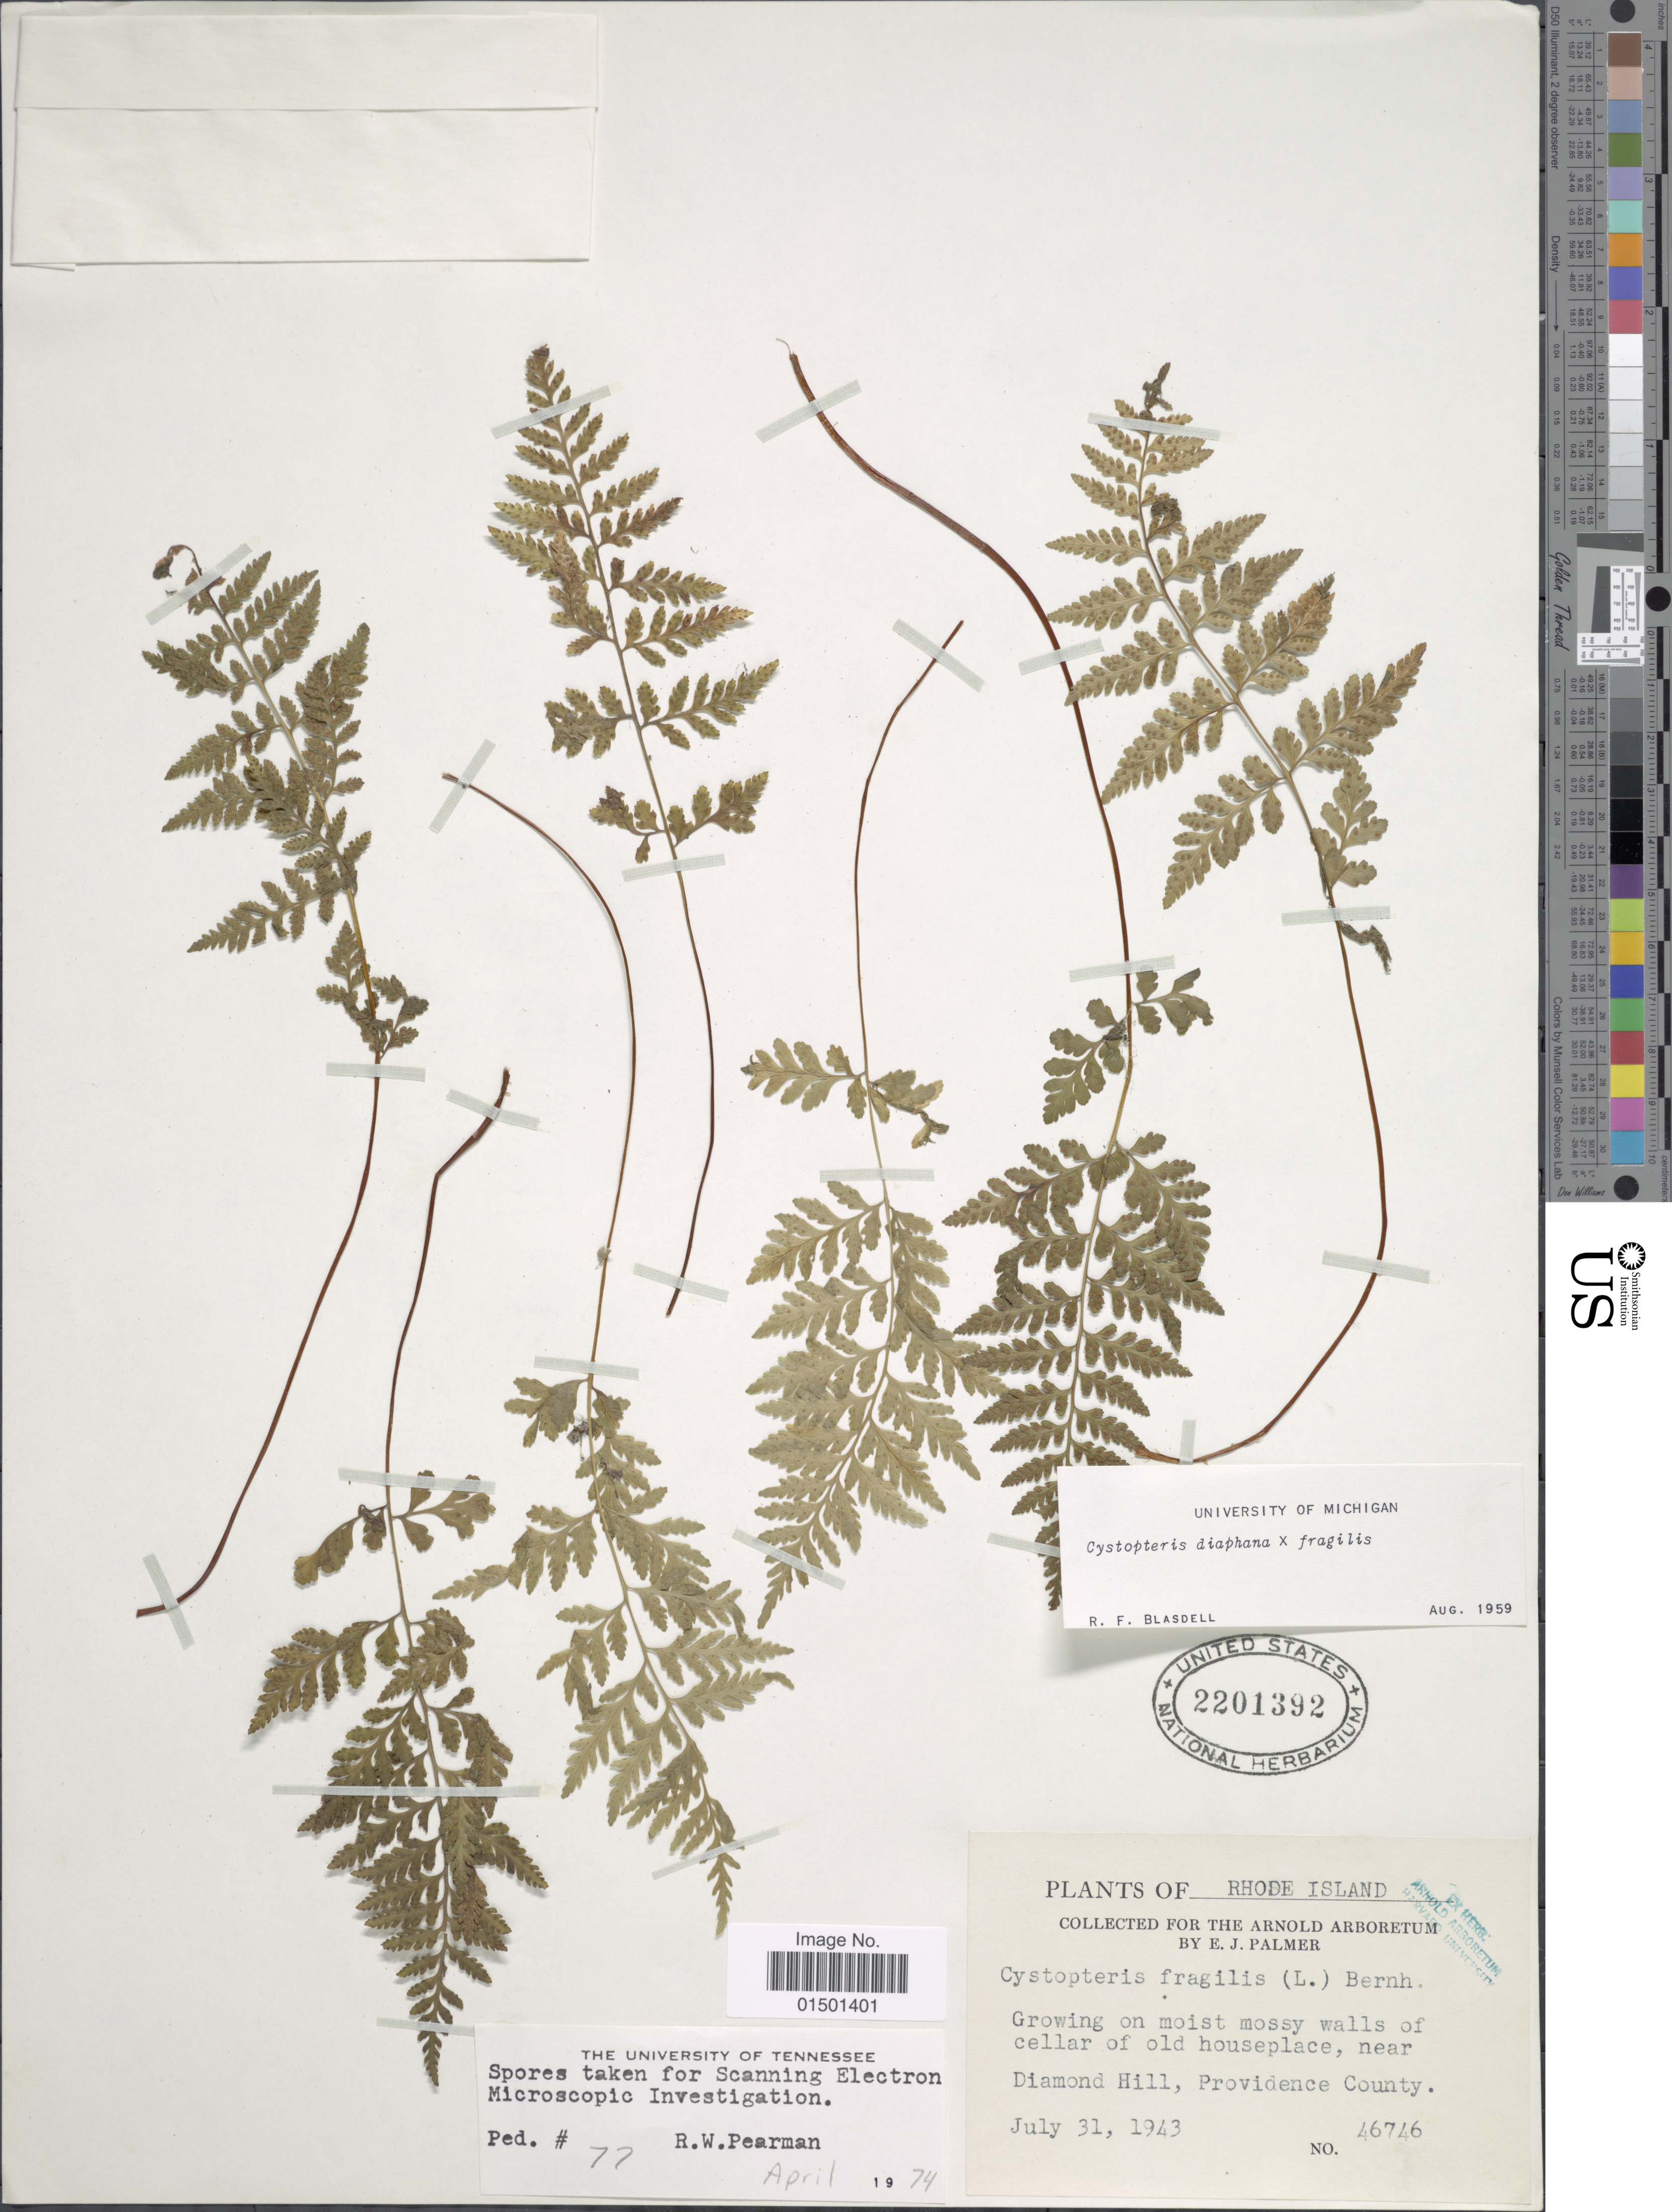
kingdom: Plantae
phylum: Tracheophyta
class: Polypodiopsida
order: Polypodiales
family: Cystopteridaceae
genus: Cystopteris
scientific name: Cystopteris diaphana x C. fragilis (L.) Bernh.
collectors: E. J. Palmer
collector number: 46746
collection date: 1943-07-31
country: United States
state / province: Rhode Island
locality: Near Diamond Hill, Providence County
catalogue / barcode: US 2201392